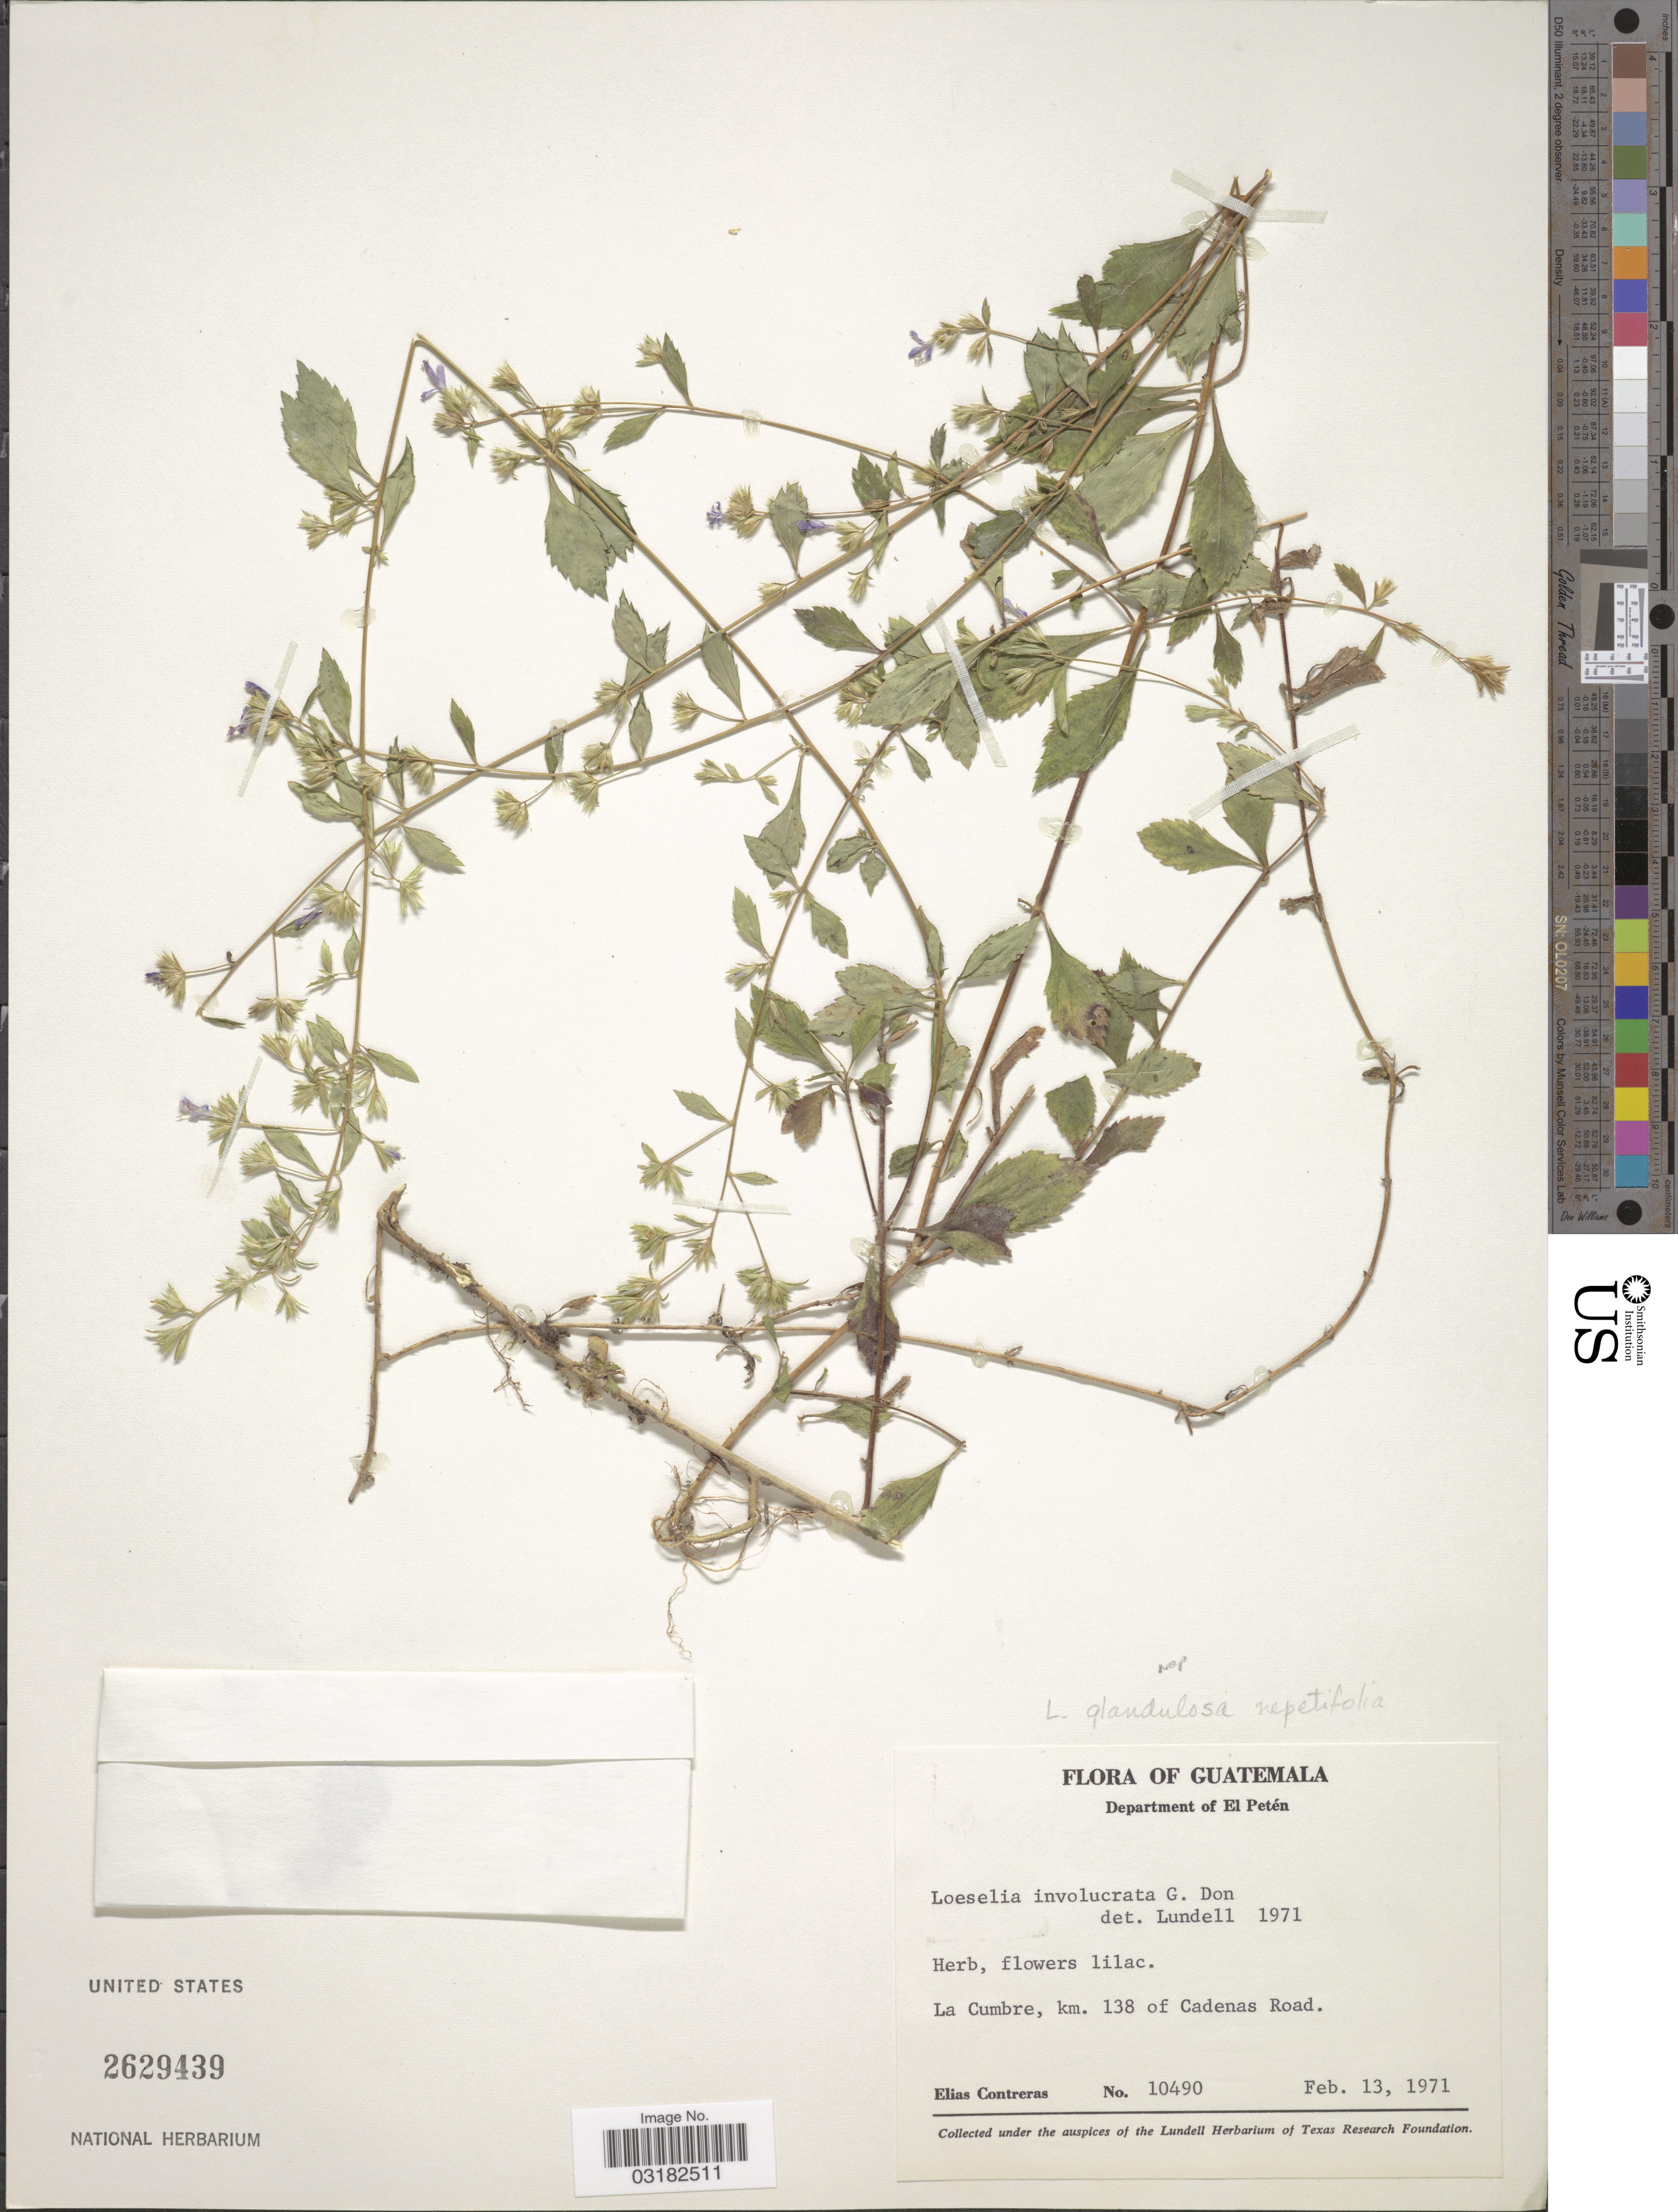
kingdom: Plantae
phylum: Tracheophyta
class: Magnoliopsida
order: Ericales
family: Polemoniaceae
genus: Loeselia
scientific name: Loeselia glandulosa var. nepetifolia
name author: (Cham. & Schltdl.) Brand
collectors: E. Contreras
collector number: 10490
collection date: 1971-02-13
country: Guatemala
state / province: Guatemala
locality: Department of El Petén. La Cumbre, km. 138 of Cadenas Road.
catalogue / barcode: US 2629439